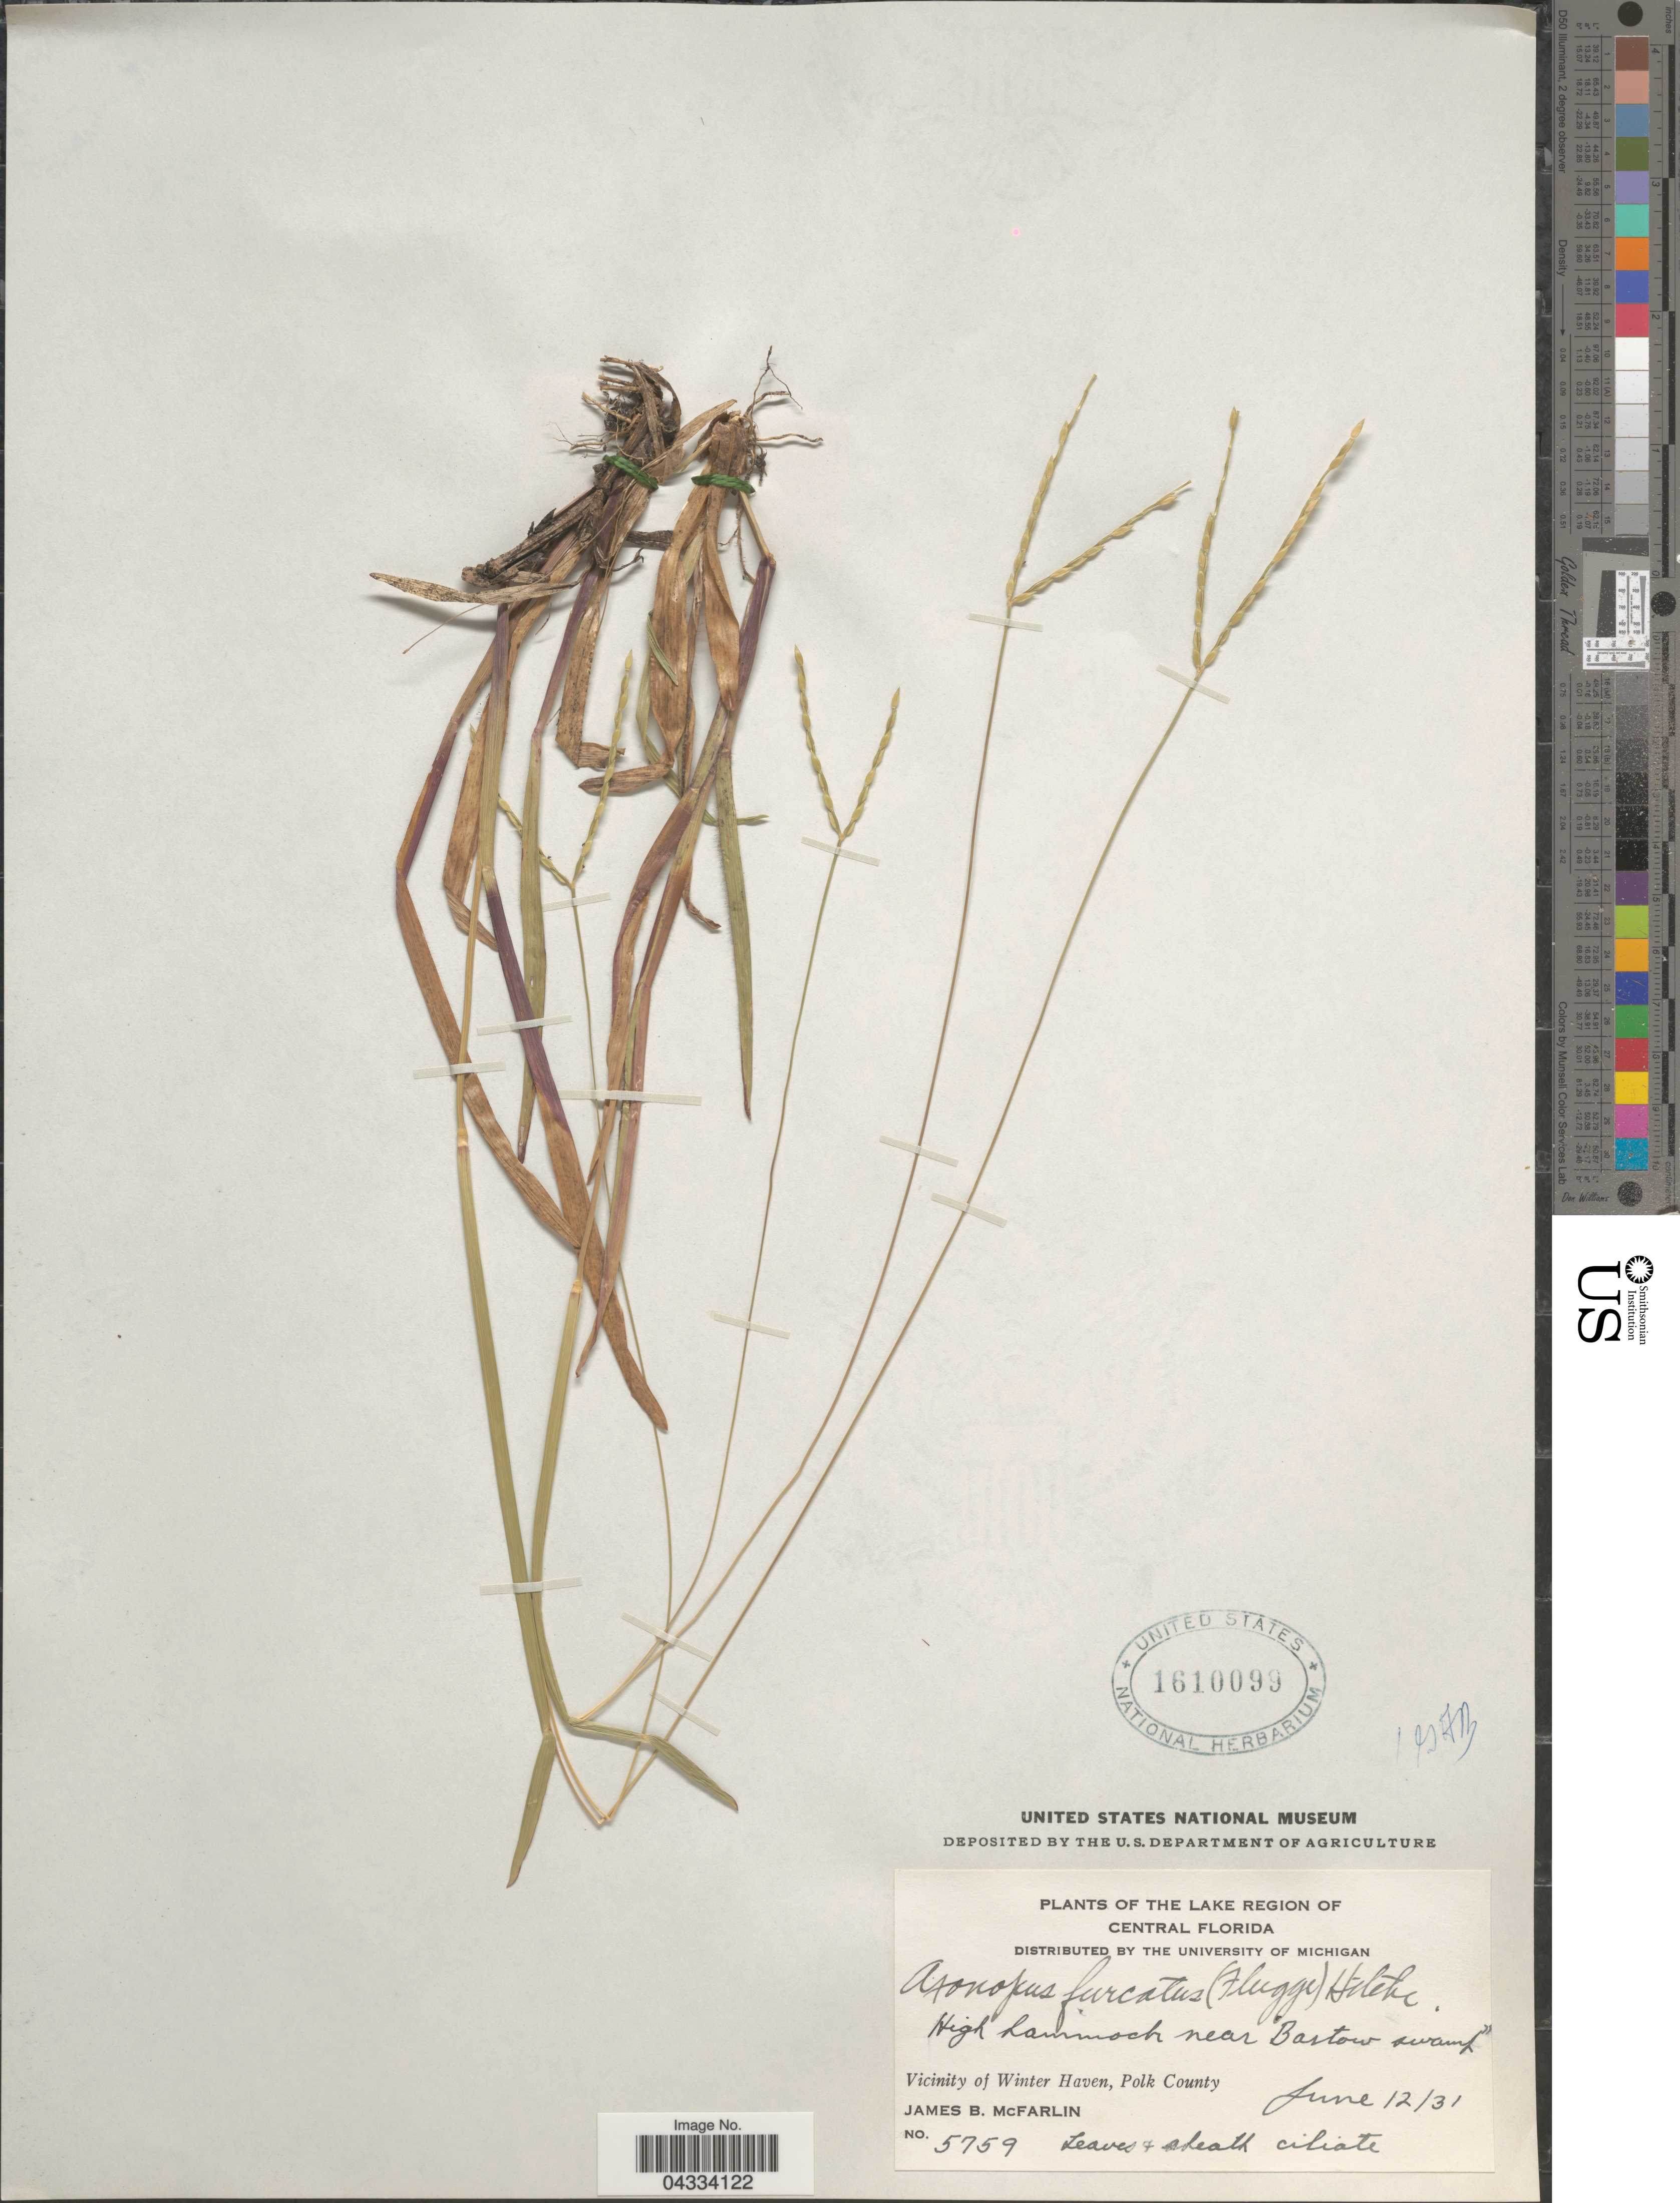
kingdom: Plantae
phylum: Tracheophyta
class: Liliopsida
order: Poales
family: Poaceae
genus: Axonopus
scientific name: Axonopus furcatus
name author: (Flüggé) Hitchc.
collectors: J. McFarlin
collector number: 5759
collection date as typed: Transcribed d/m/y: 12/6/31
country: United States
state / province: Florida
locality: The Lake Region of Central Florida. High hammock near "Bartow swamp". Vicinity of Winter Haven, Polk County.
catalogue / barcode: US 1610099